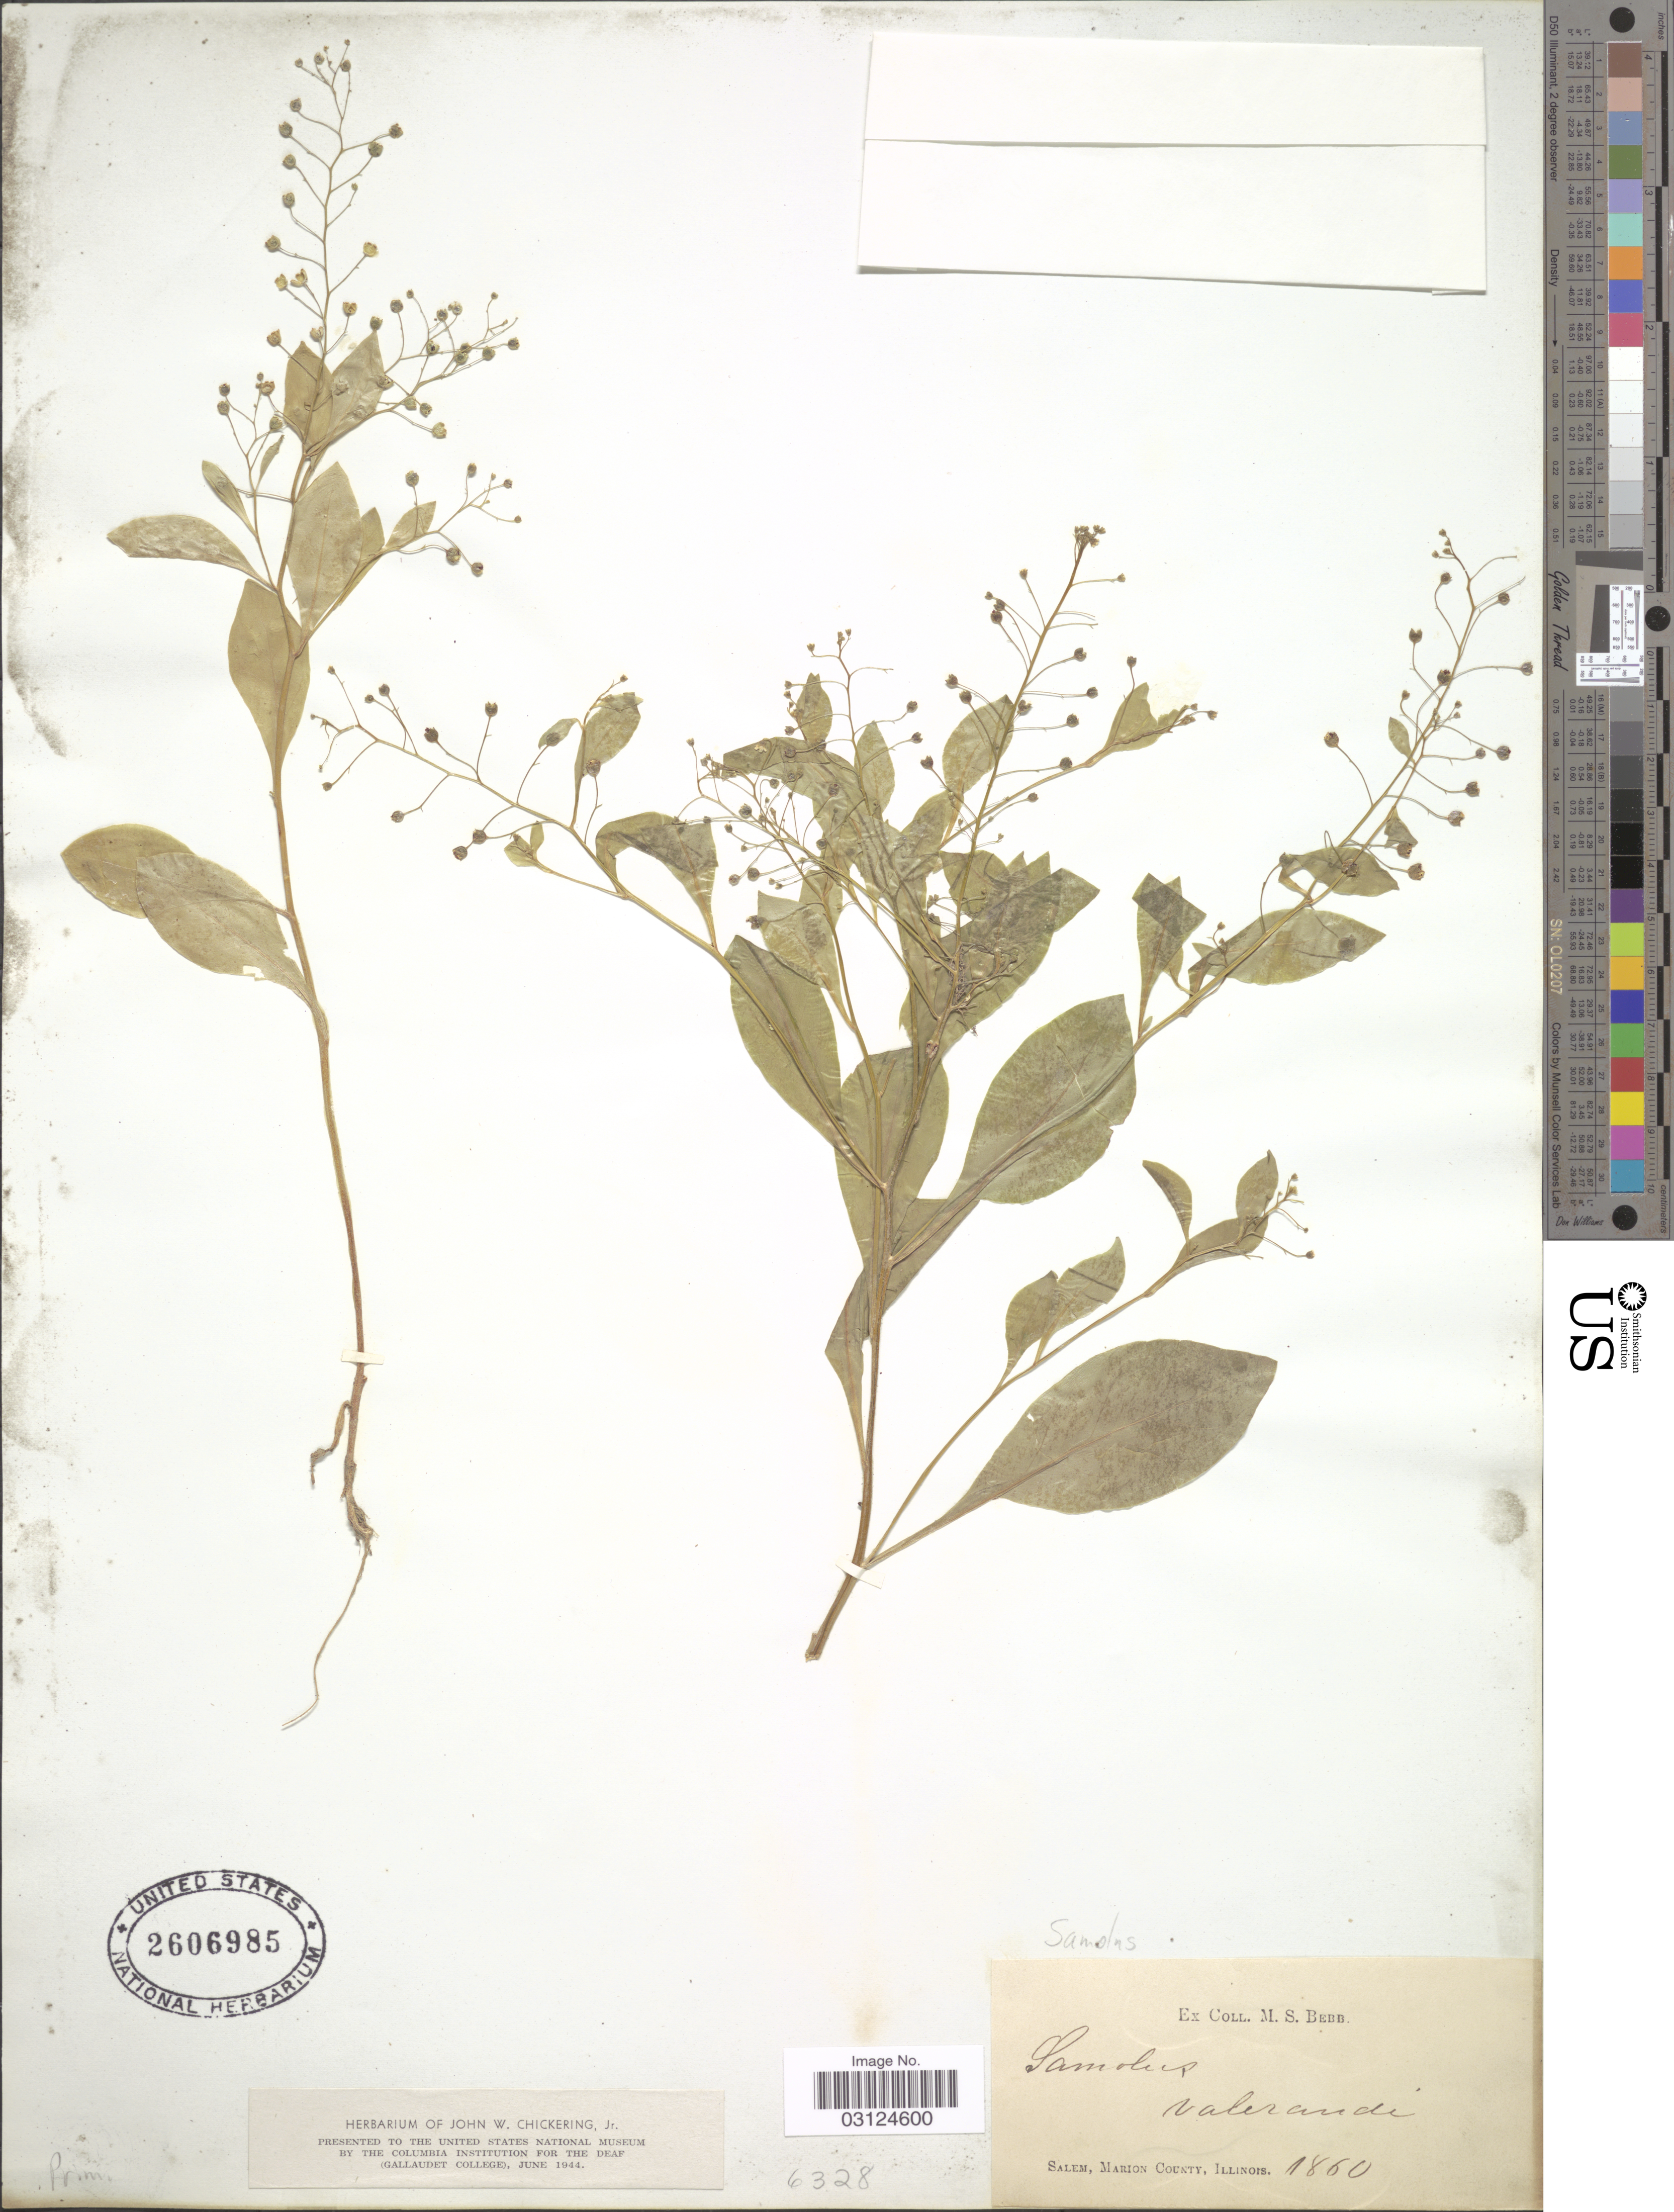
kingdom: Plantae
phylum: Tracheophyta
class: Magnoliopsida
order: Ericales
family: Primulaceae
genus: Samolus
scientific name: Samolus valerandi var. americanus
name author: A. Gray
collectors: M. Bebb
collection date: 1860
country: United States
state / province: Illinois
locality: Salem, Marion County.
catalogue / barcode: US 2606985